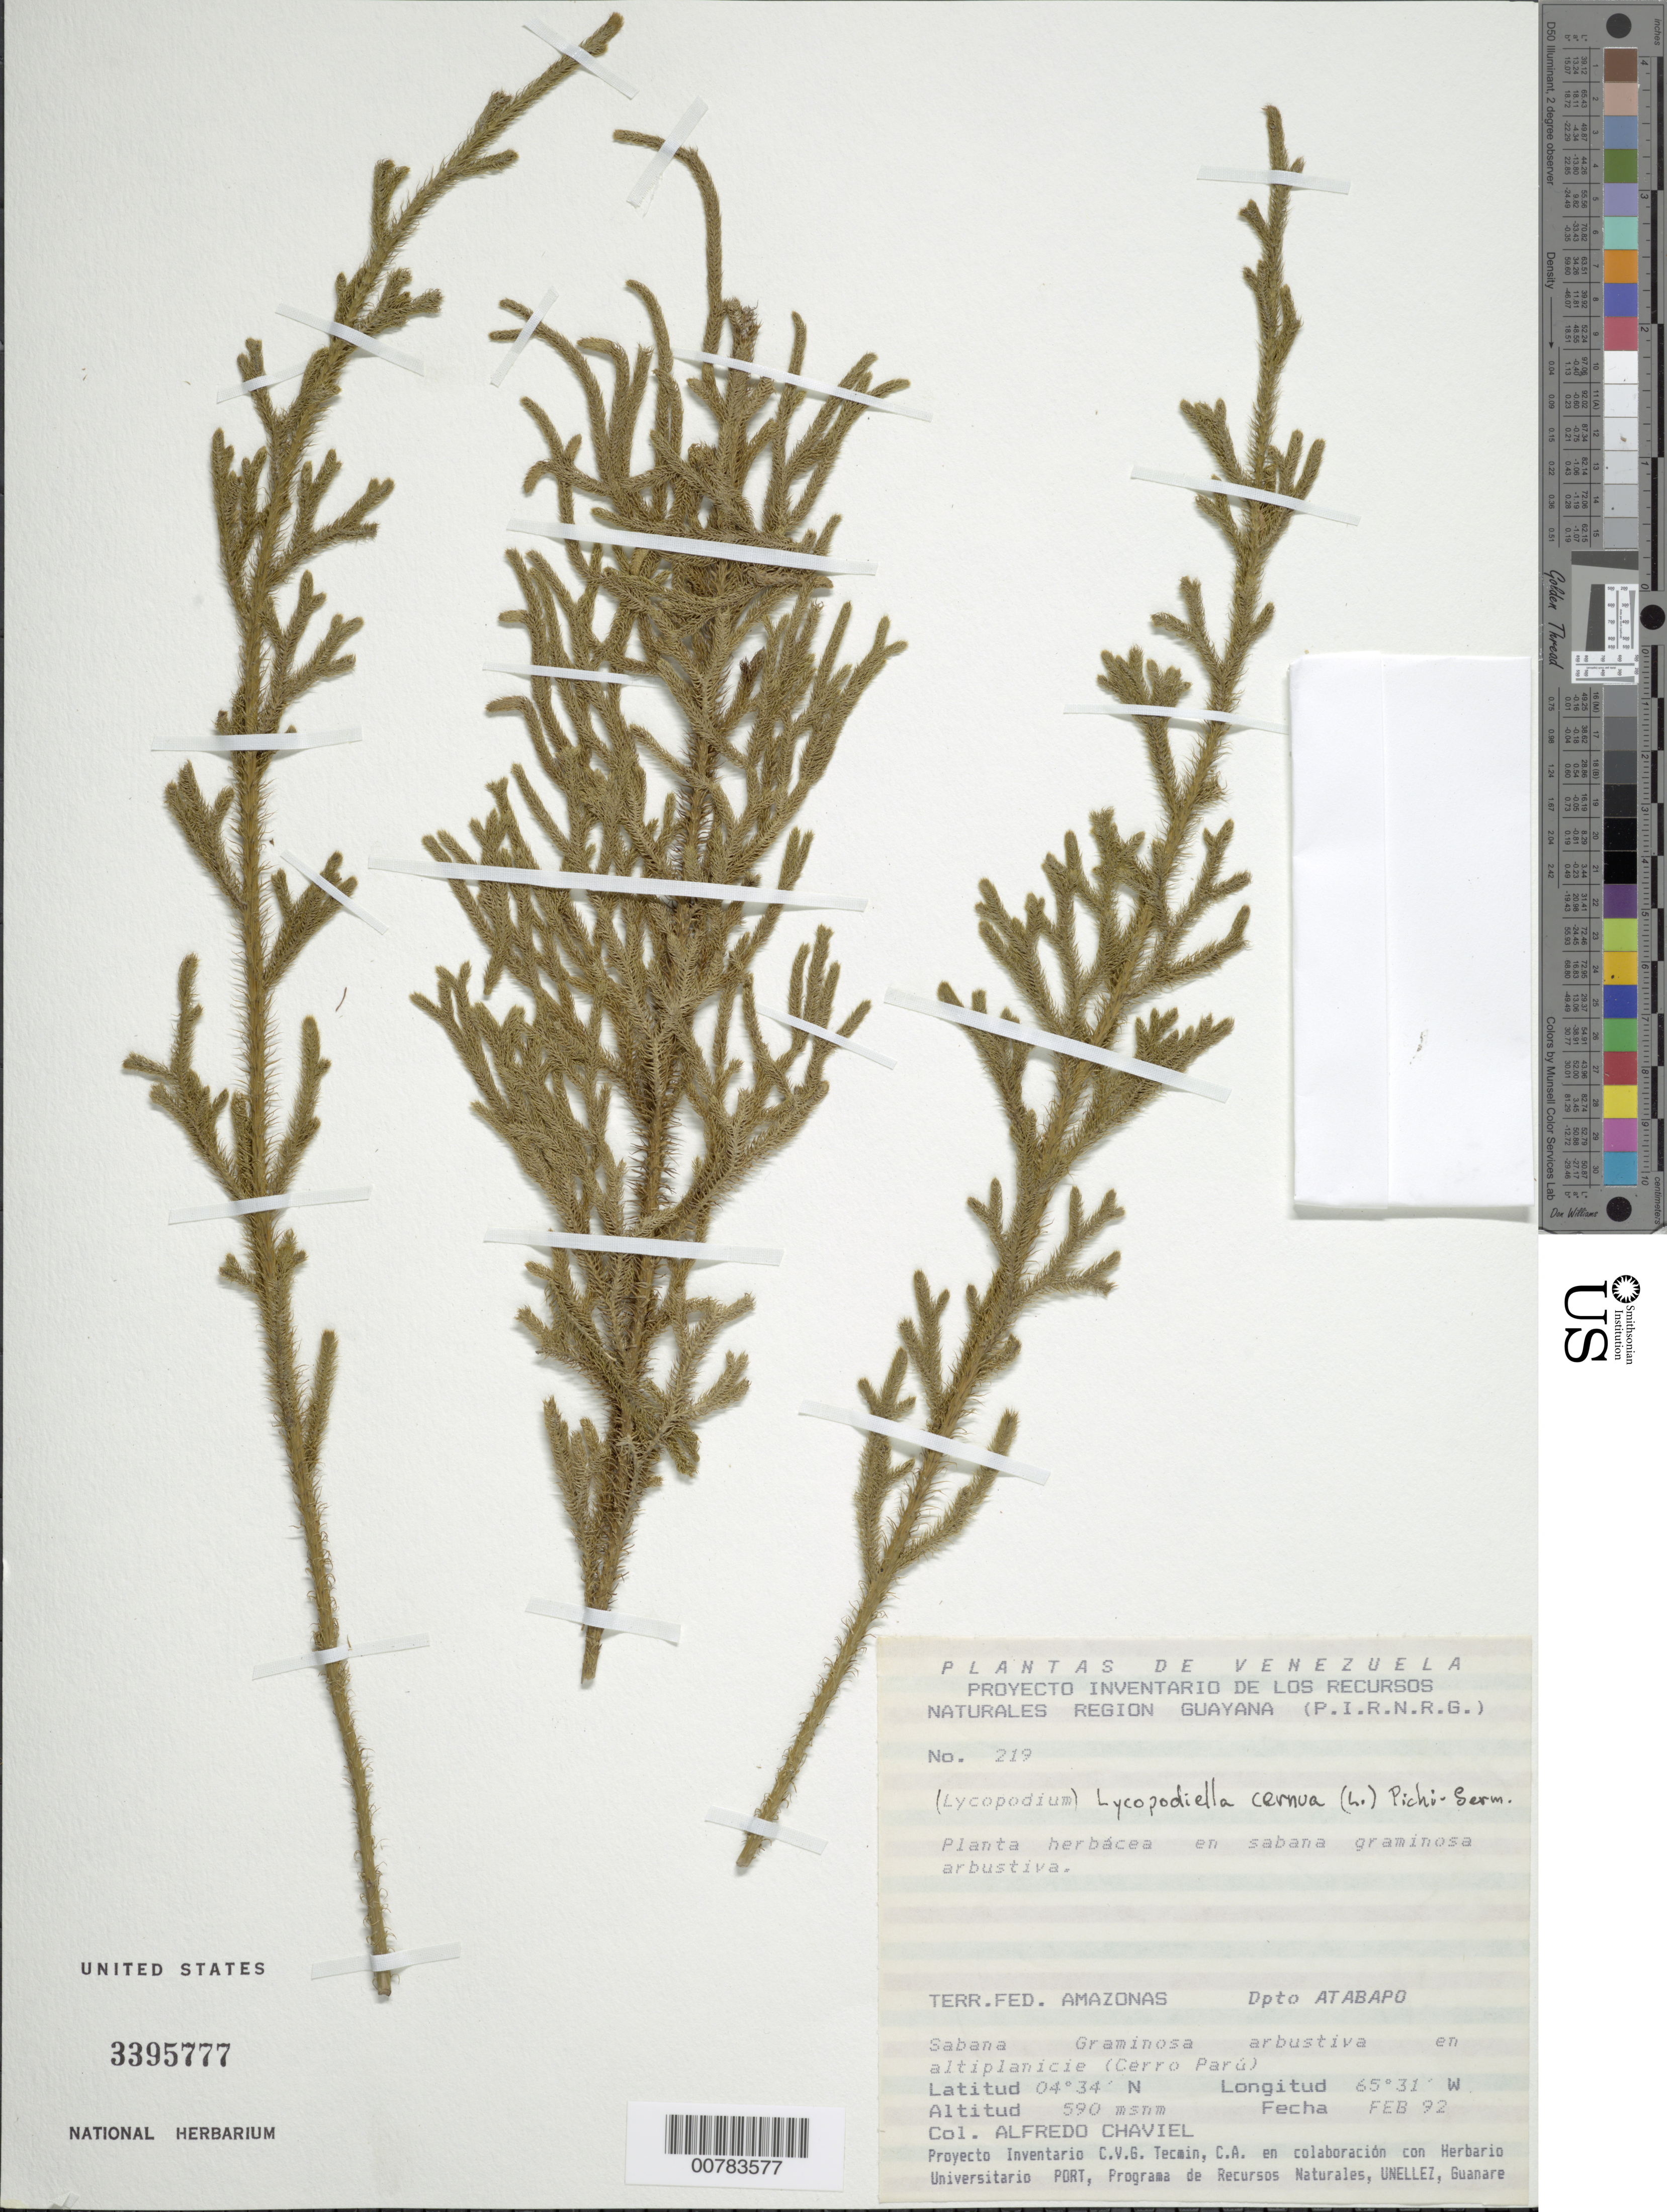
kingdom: Plantae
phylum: Tracheophyta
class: Lycopodiopsida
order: Lycopodiales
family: Lycopodiaceae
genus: Palhinhaea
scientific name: Palhinhaea cernua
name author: (L.) Vasc. & Franco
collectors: A. Chaviel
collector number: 219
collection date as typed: Feb-92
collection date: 1992-02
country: Venezuela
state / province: Amazonas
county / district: Atabapo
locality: Cerro Parú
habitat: Sabana graminosa arbustiva en altiplanicie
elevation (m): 590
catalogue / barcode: US 3395777